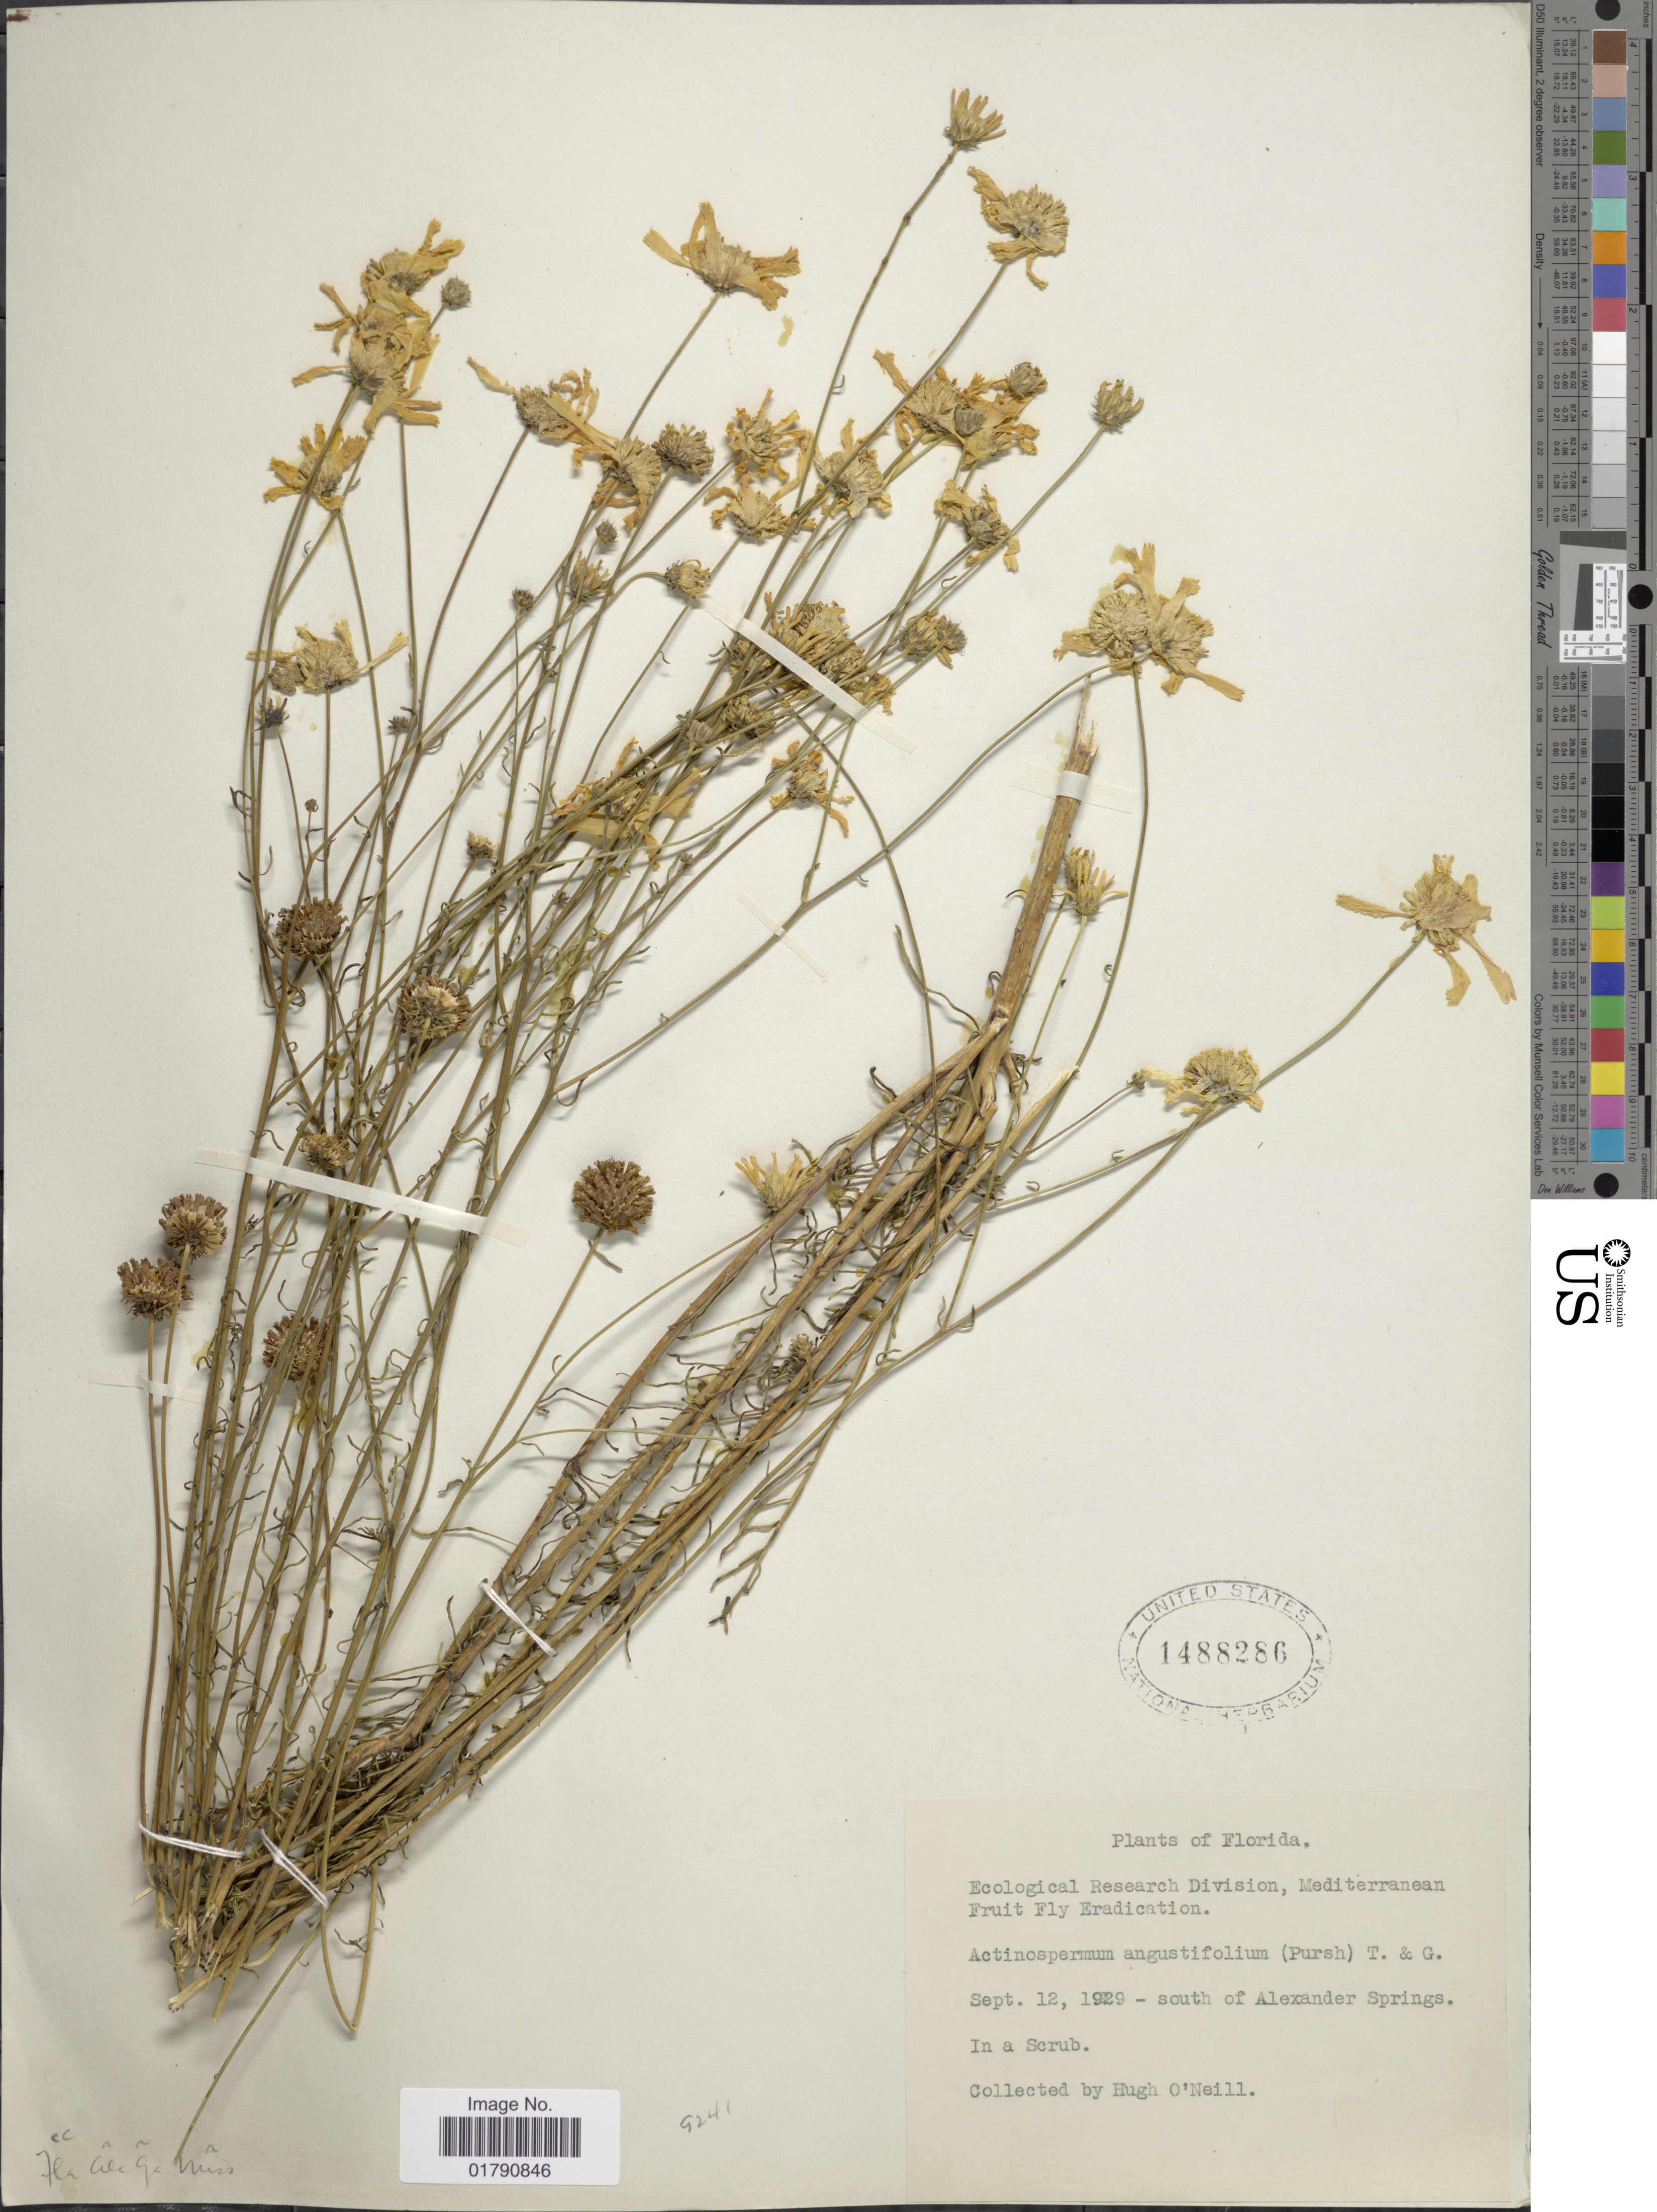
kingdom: Plantae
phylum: Tracheophyta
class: Magnoliopsida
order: Asterales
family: Asteraceae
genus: Balduina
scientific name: Balduina angustifolia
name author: (Pursh) B.L. Rob.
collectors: H. O'Neill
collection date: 1929-09-12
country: United States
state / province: Florida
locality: South of Alexander Springs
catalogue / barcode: US 1488286